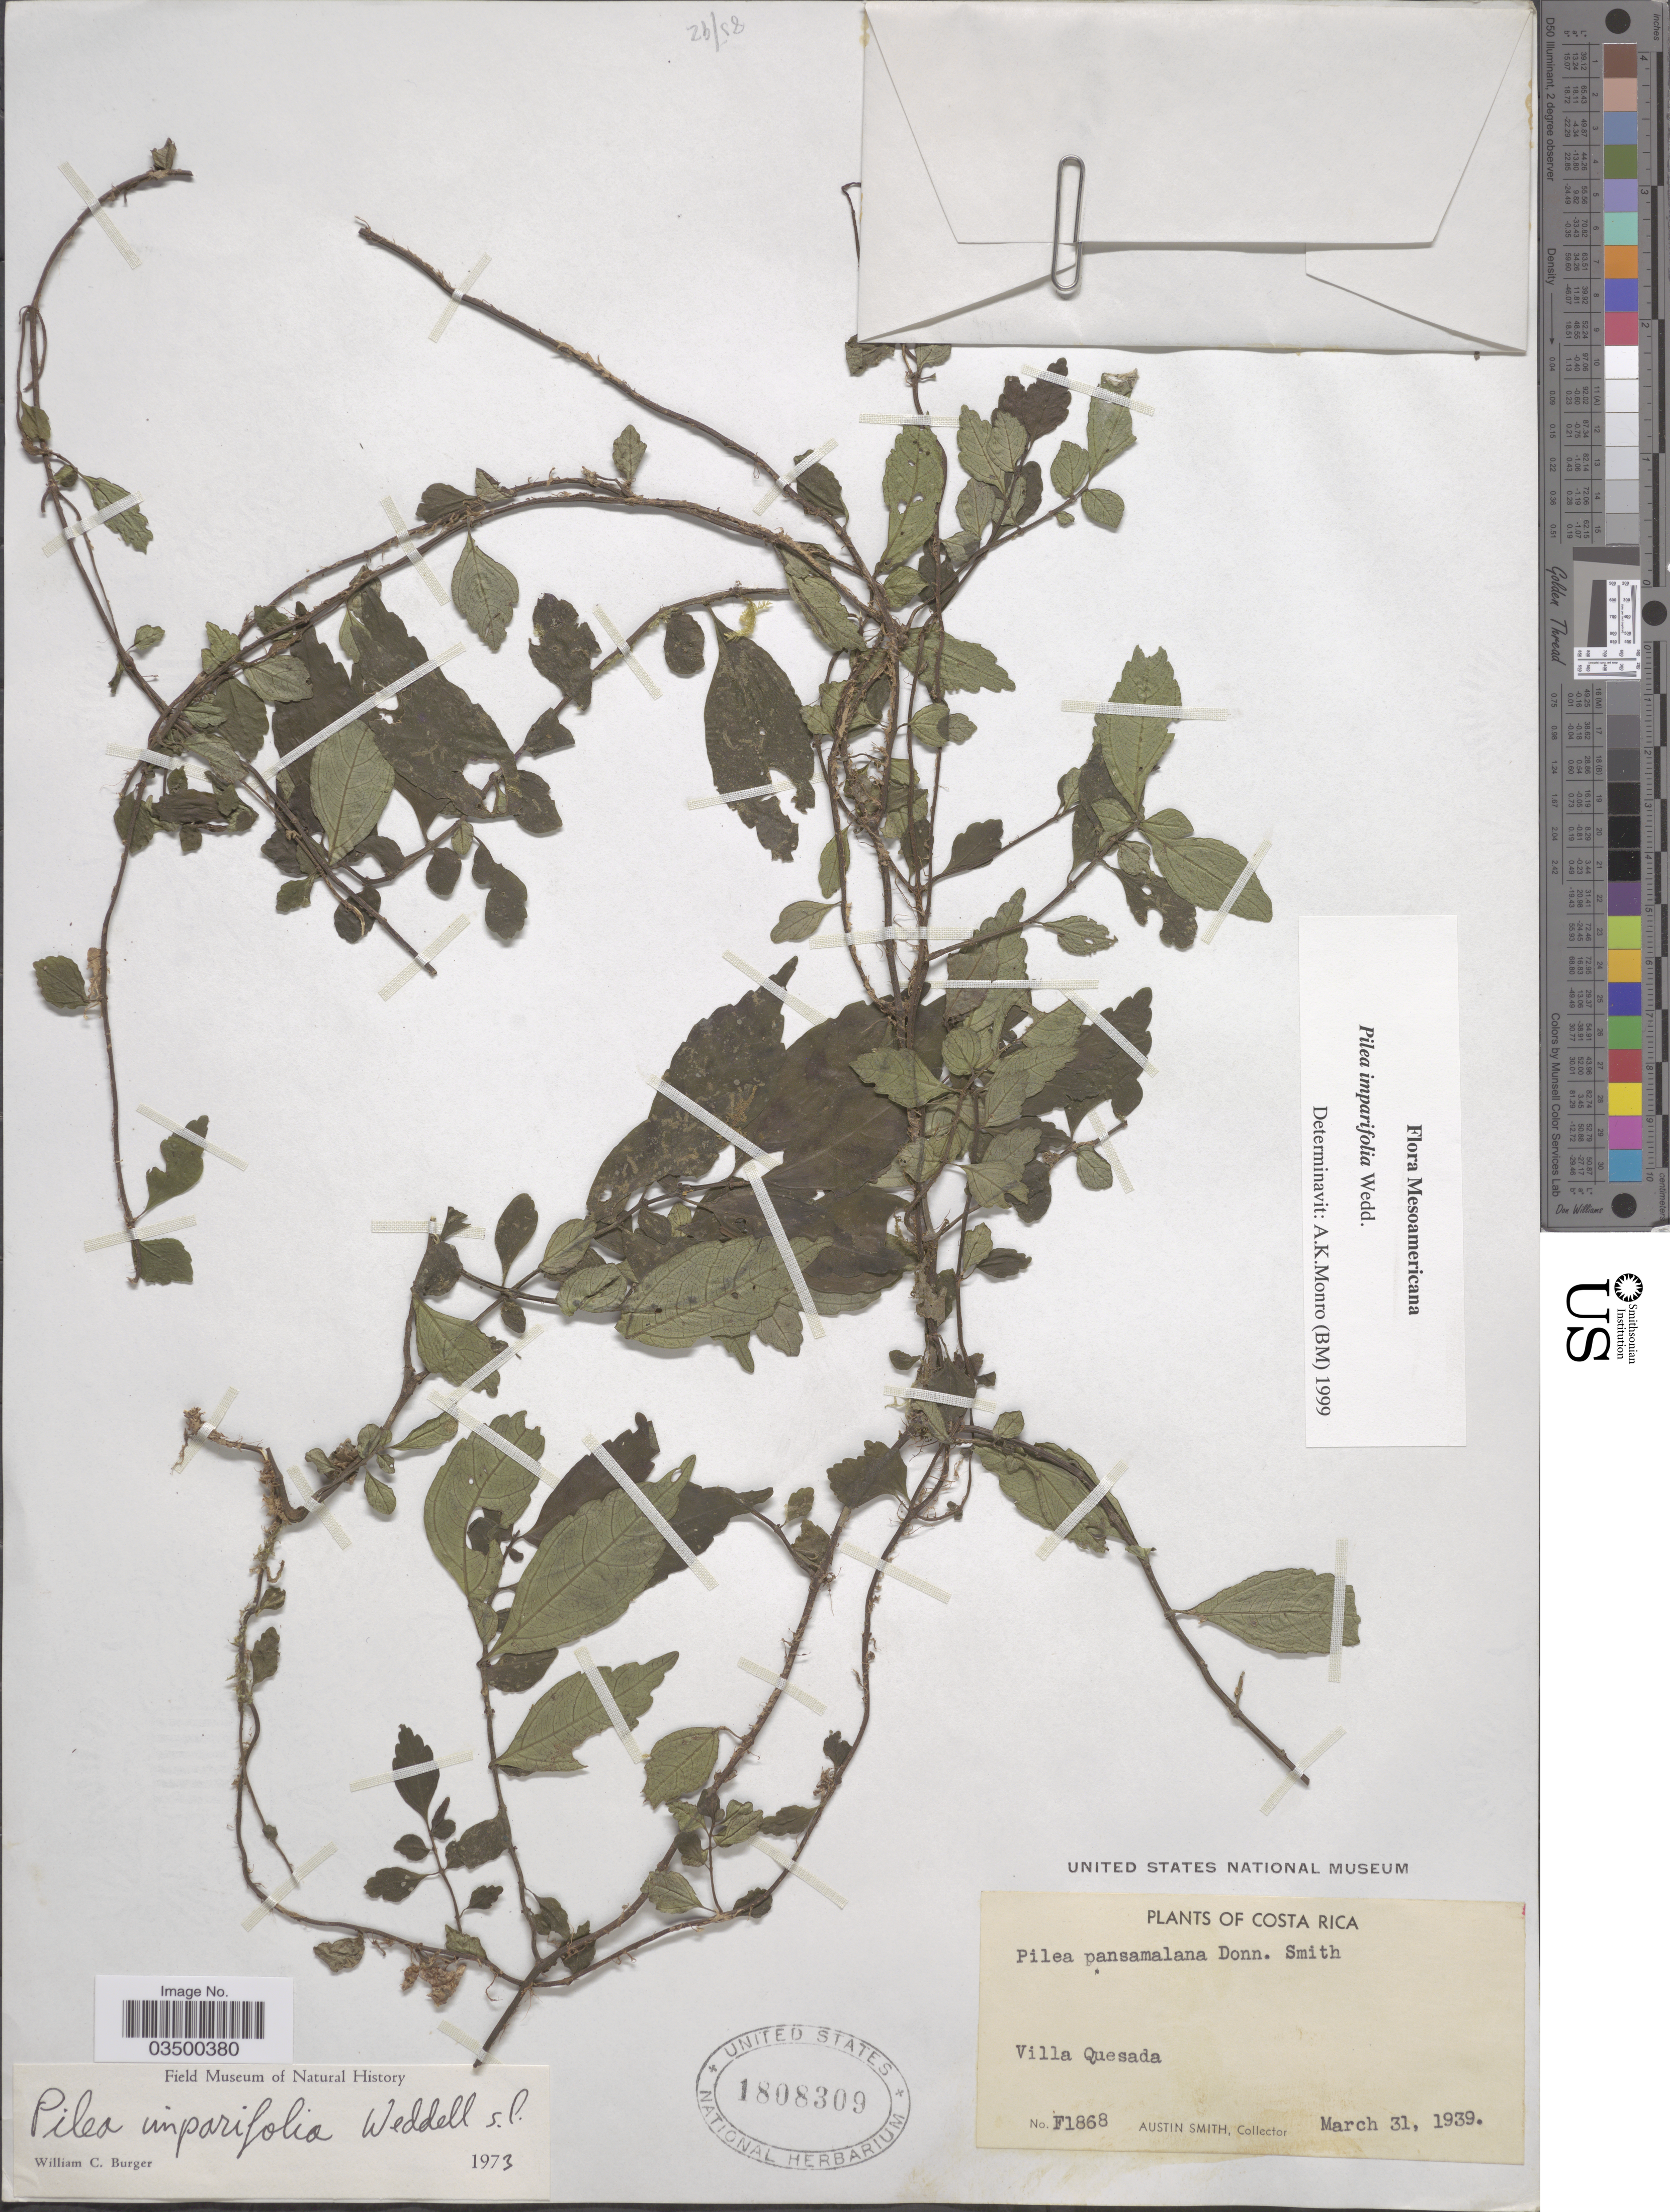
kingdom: Plantae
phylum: Tracheophyta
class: Magnoliopsida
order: Rosales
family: Urticaceae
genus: Pilea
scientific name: Pilea imparifolia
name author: Wedd.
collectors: Aust P. Smith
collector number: F1868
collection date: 1939-03-31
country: Costa Rica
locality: Villa Quesada.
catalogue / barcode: US 1808309